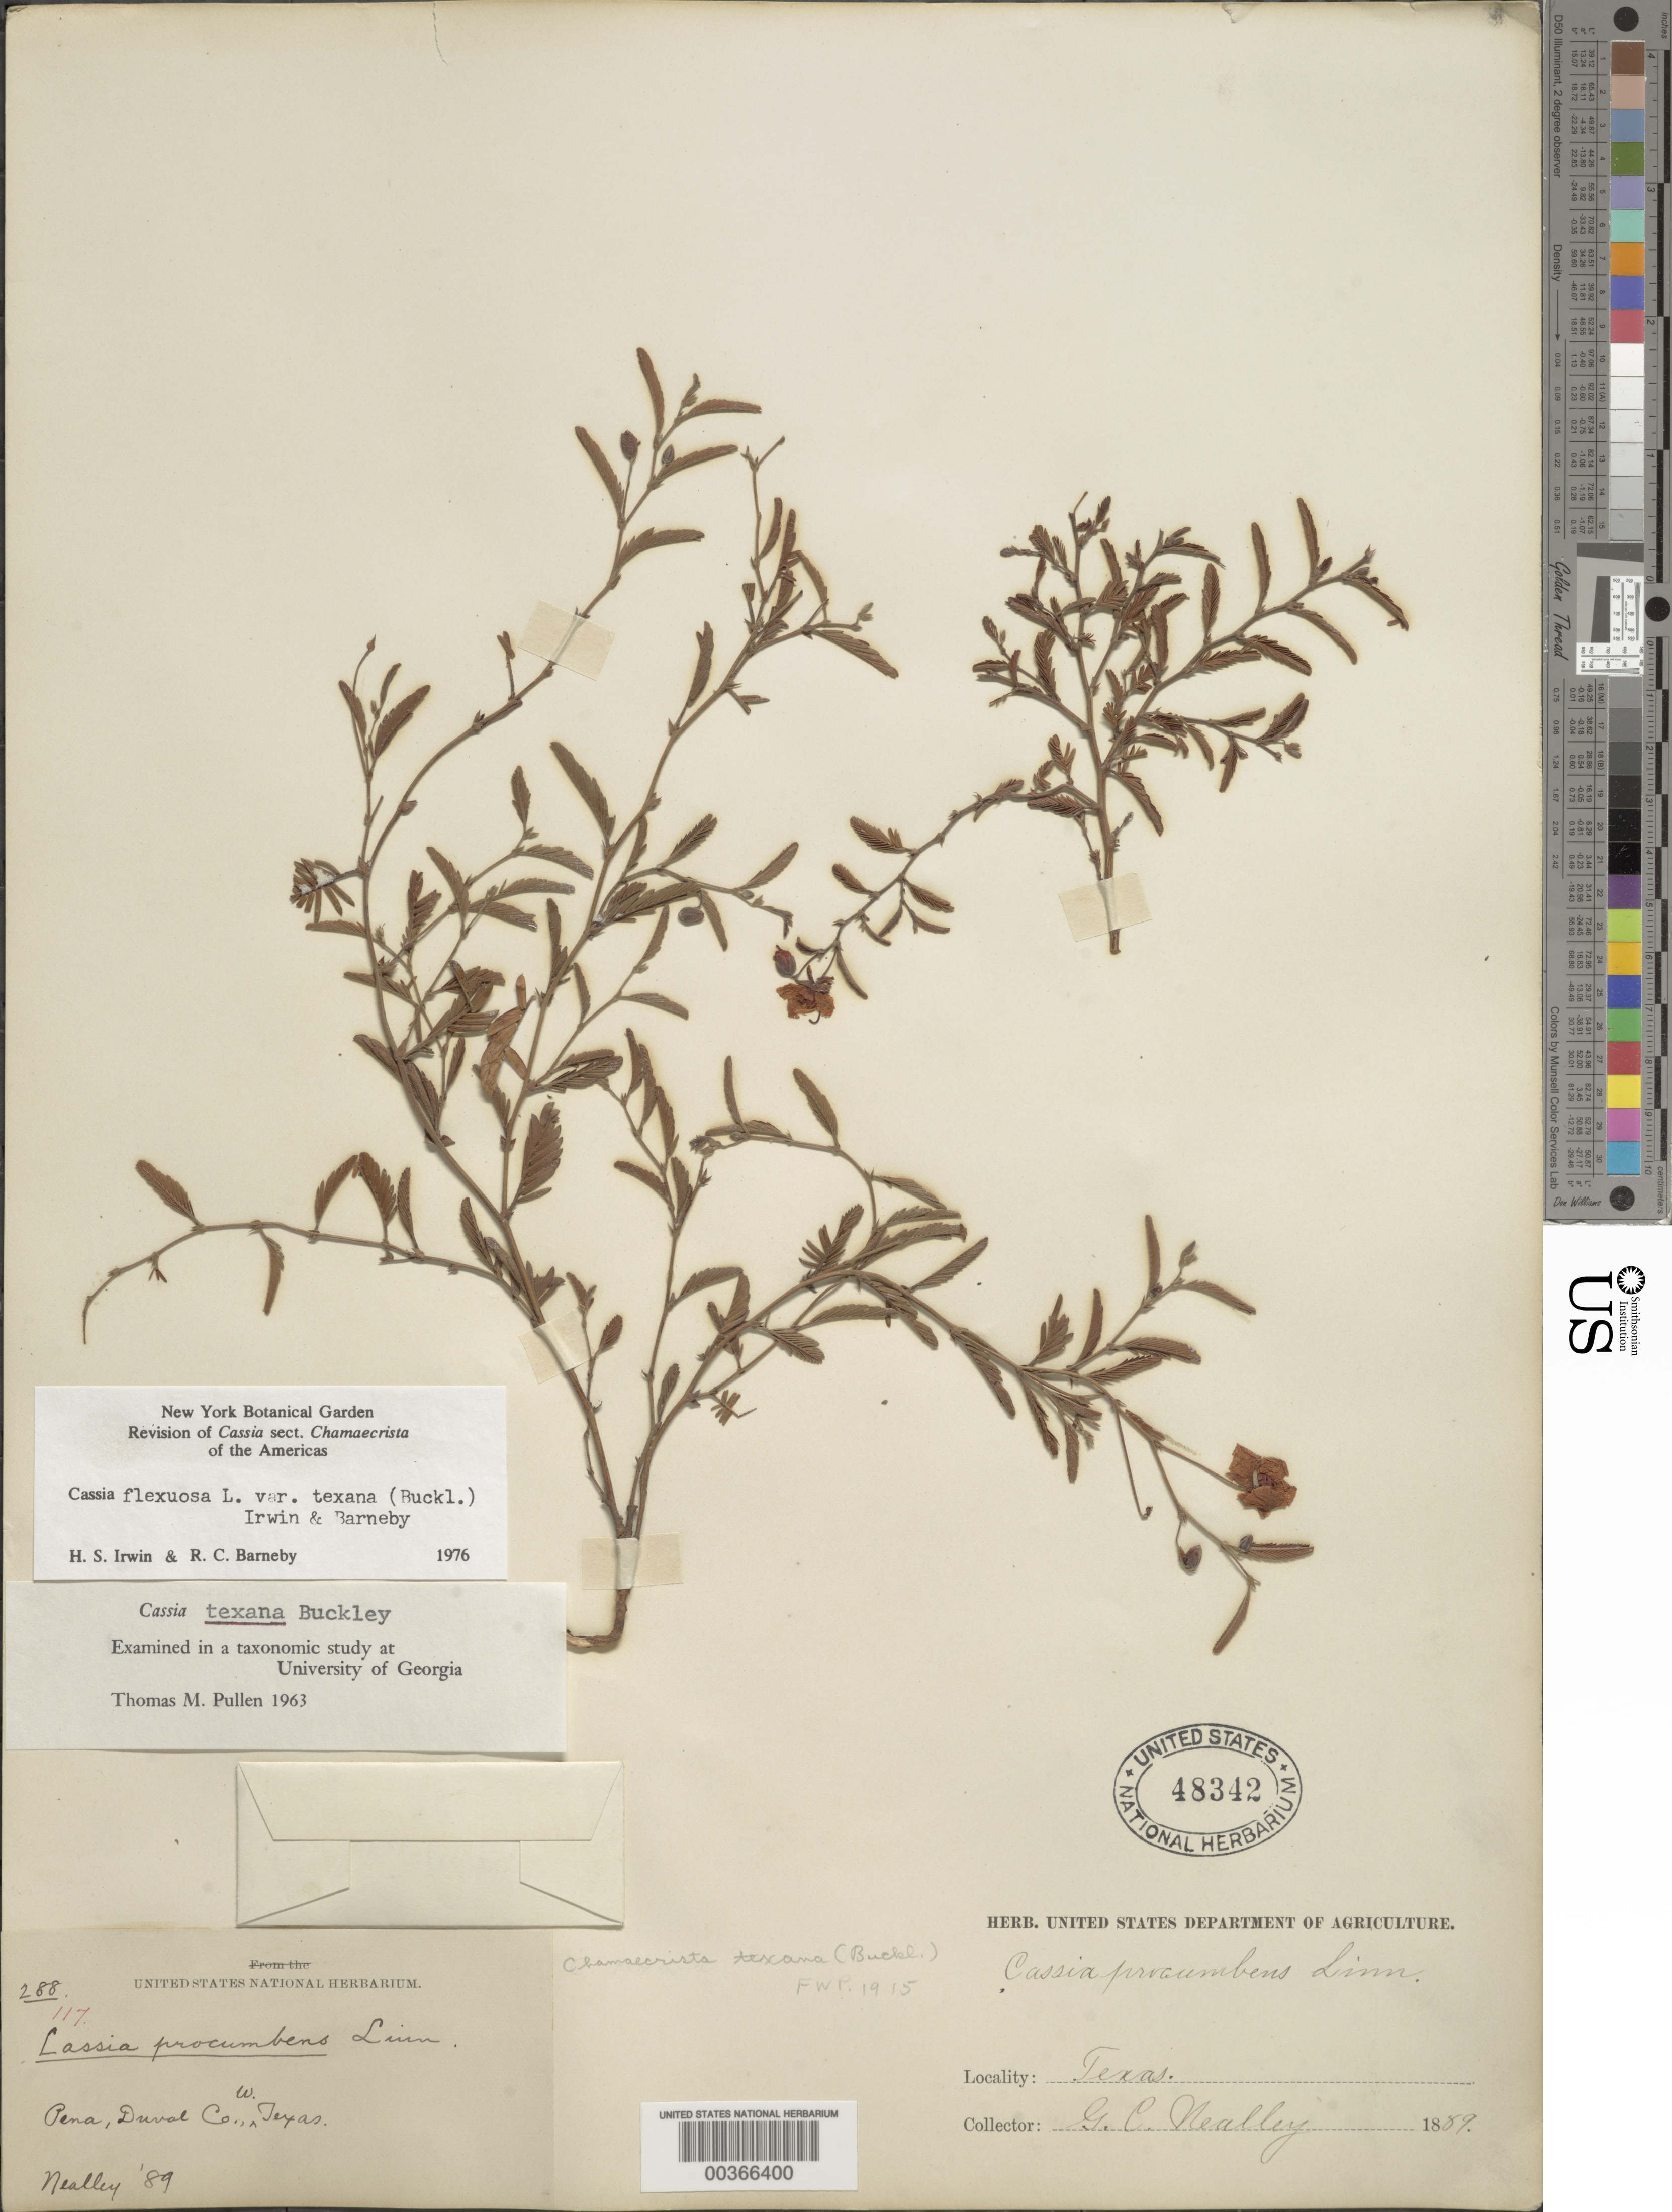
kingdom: Plantae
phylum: Tracheophyta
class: Magnoliopsida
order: Fabales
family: Fabaceae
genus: Chamaecrista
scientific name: Chamaecrista flexuosa var. texana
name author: (Buckley) H.S. Irwin & Barneby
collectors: G. C. Nealley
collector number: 288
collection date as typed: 1889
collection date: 1889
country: United States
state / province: Texas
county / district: Duval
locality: Pena; W. Texas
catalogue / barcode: US 48342